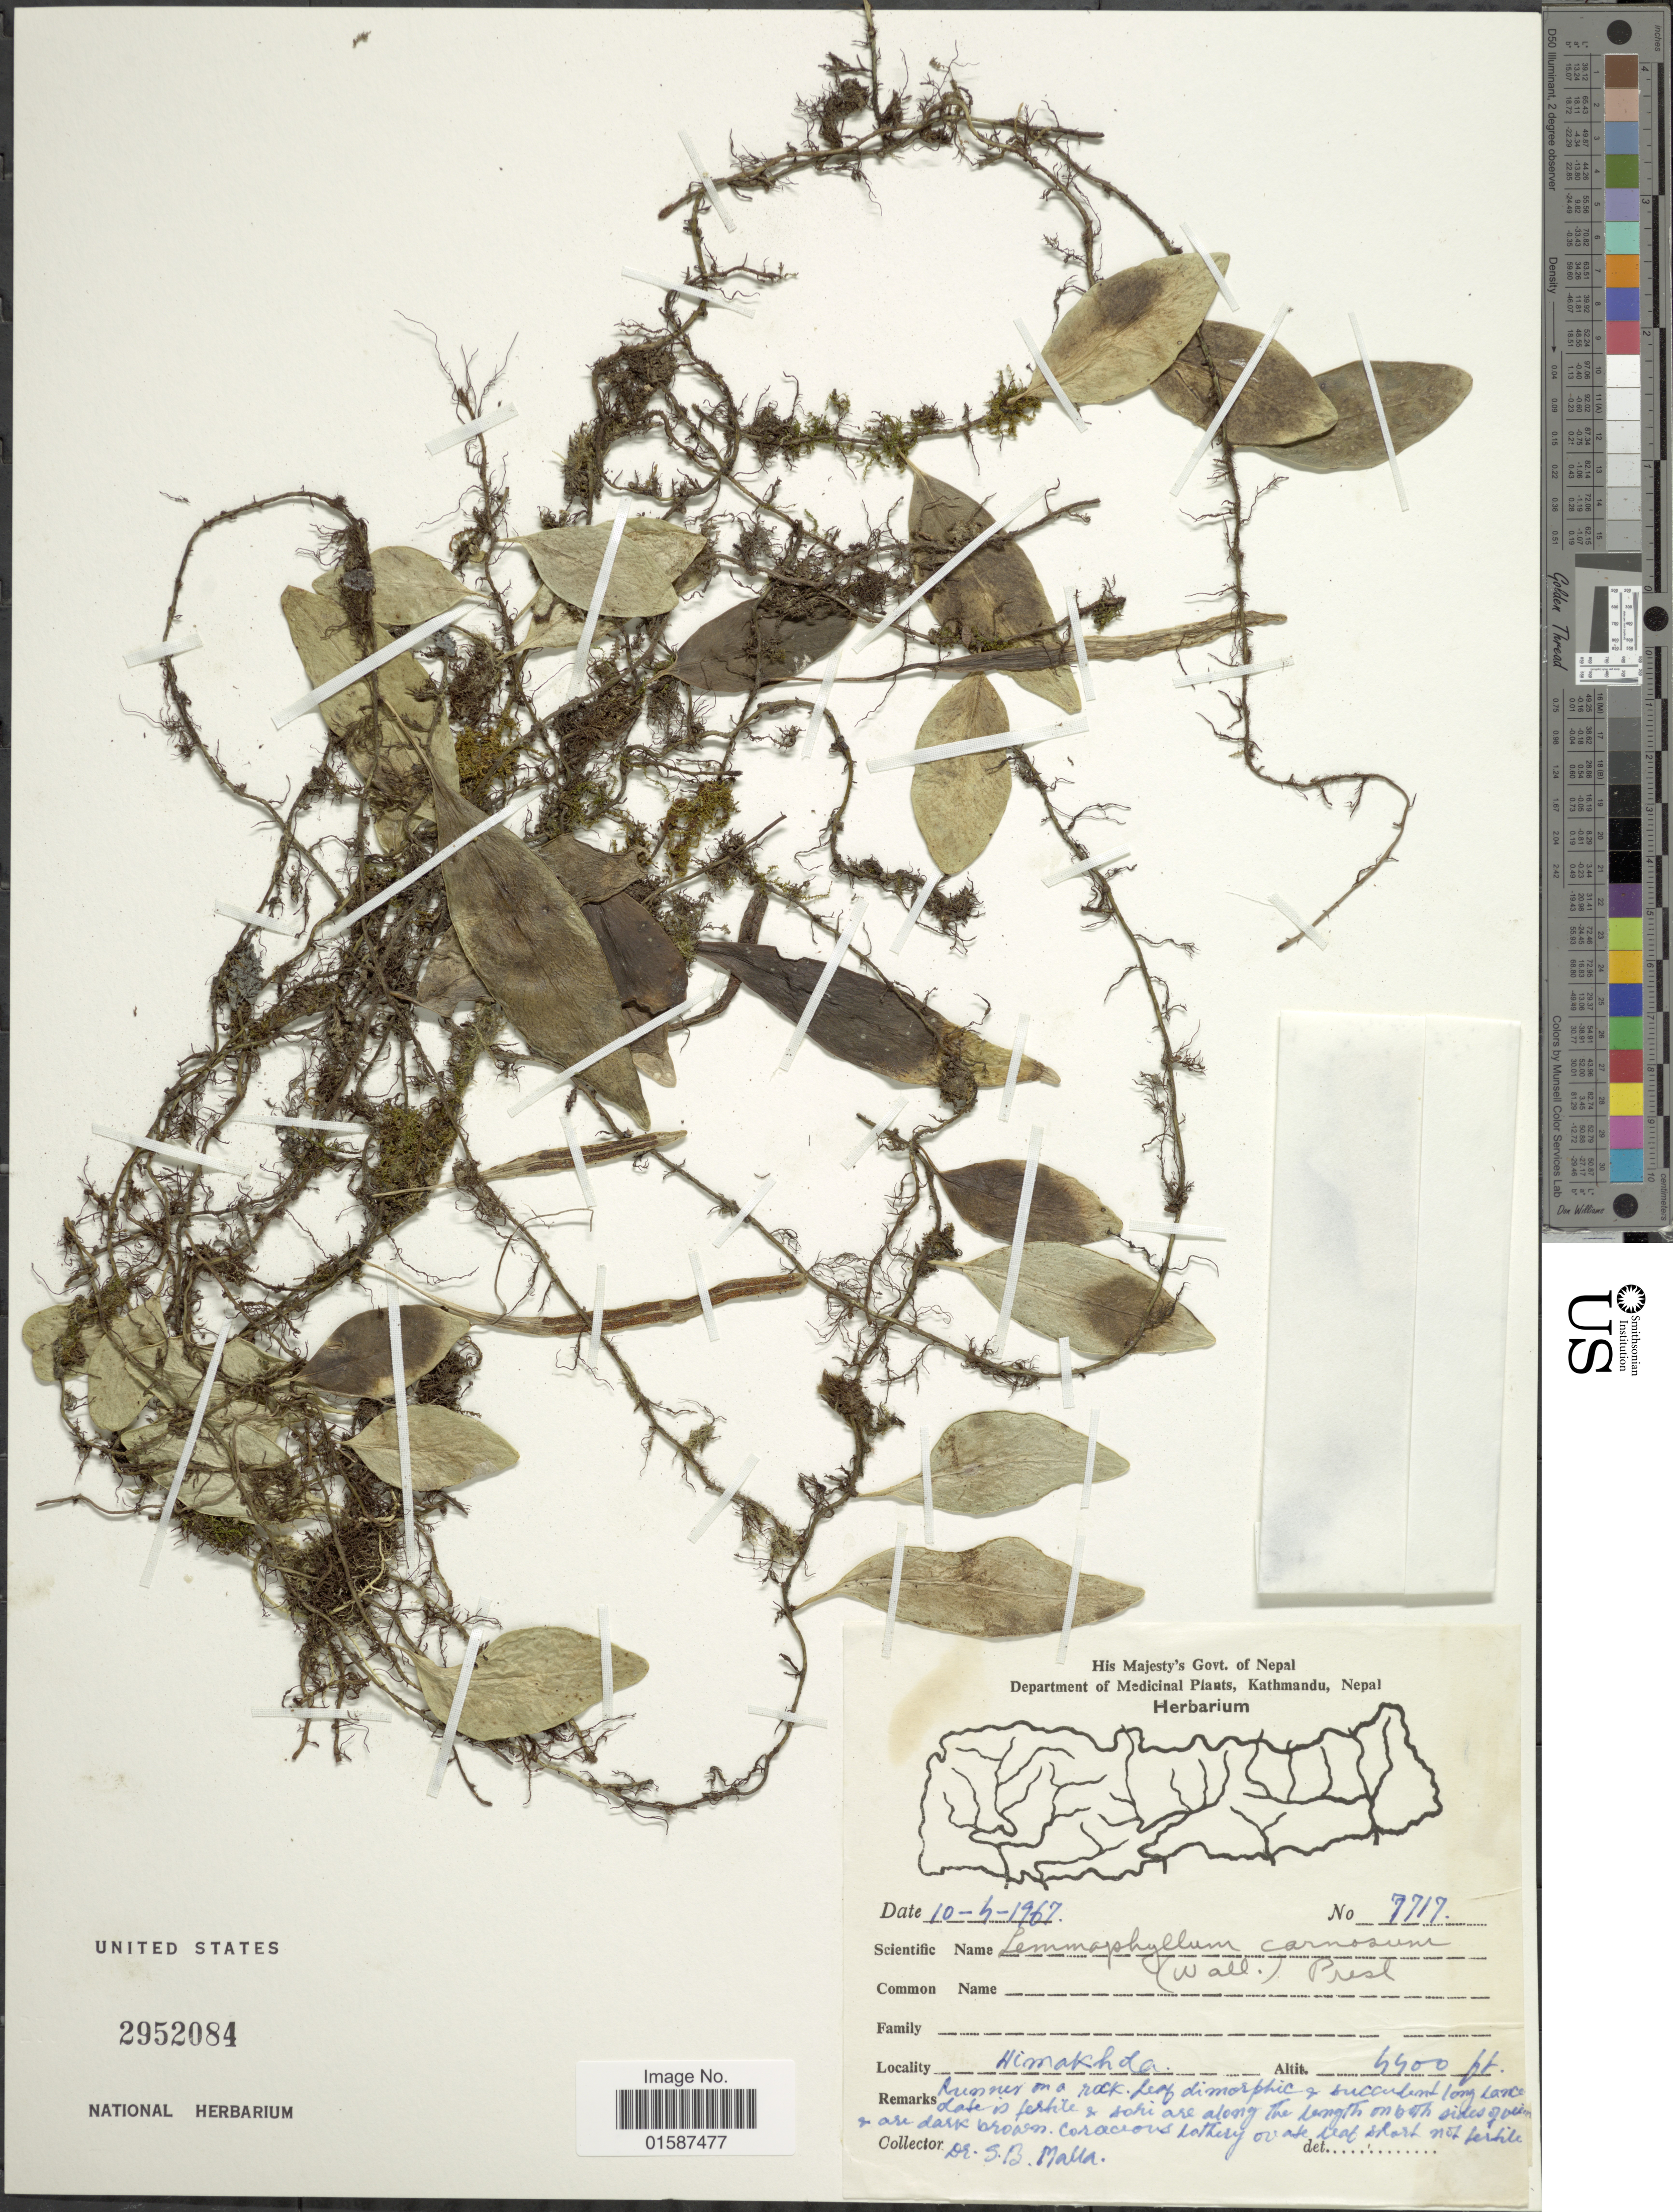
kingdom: Plantae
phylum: Tracheophyta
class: Polypodiopsida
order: Polypodiales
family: Polypodiaceae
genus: Lemmaphyllum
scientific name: Lemmaphyllum carnosum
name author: (J. Sm. ex Hook.) C. Presl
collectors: S. Malla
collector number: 7717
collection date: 1967-04-10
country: Nepal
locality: Himakhola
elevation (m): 1341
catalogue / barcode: US 2952084